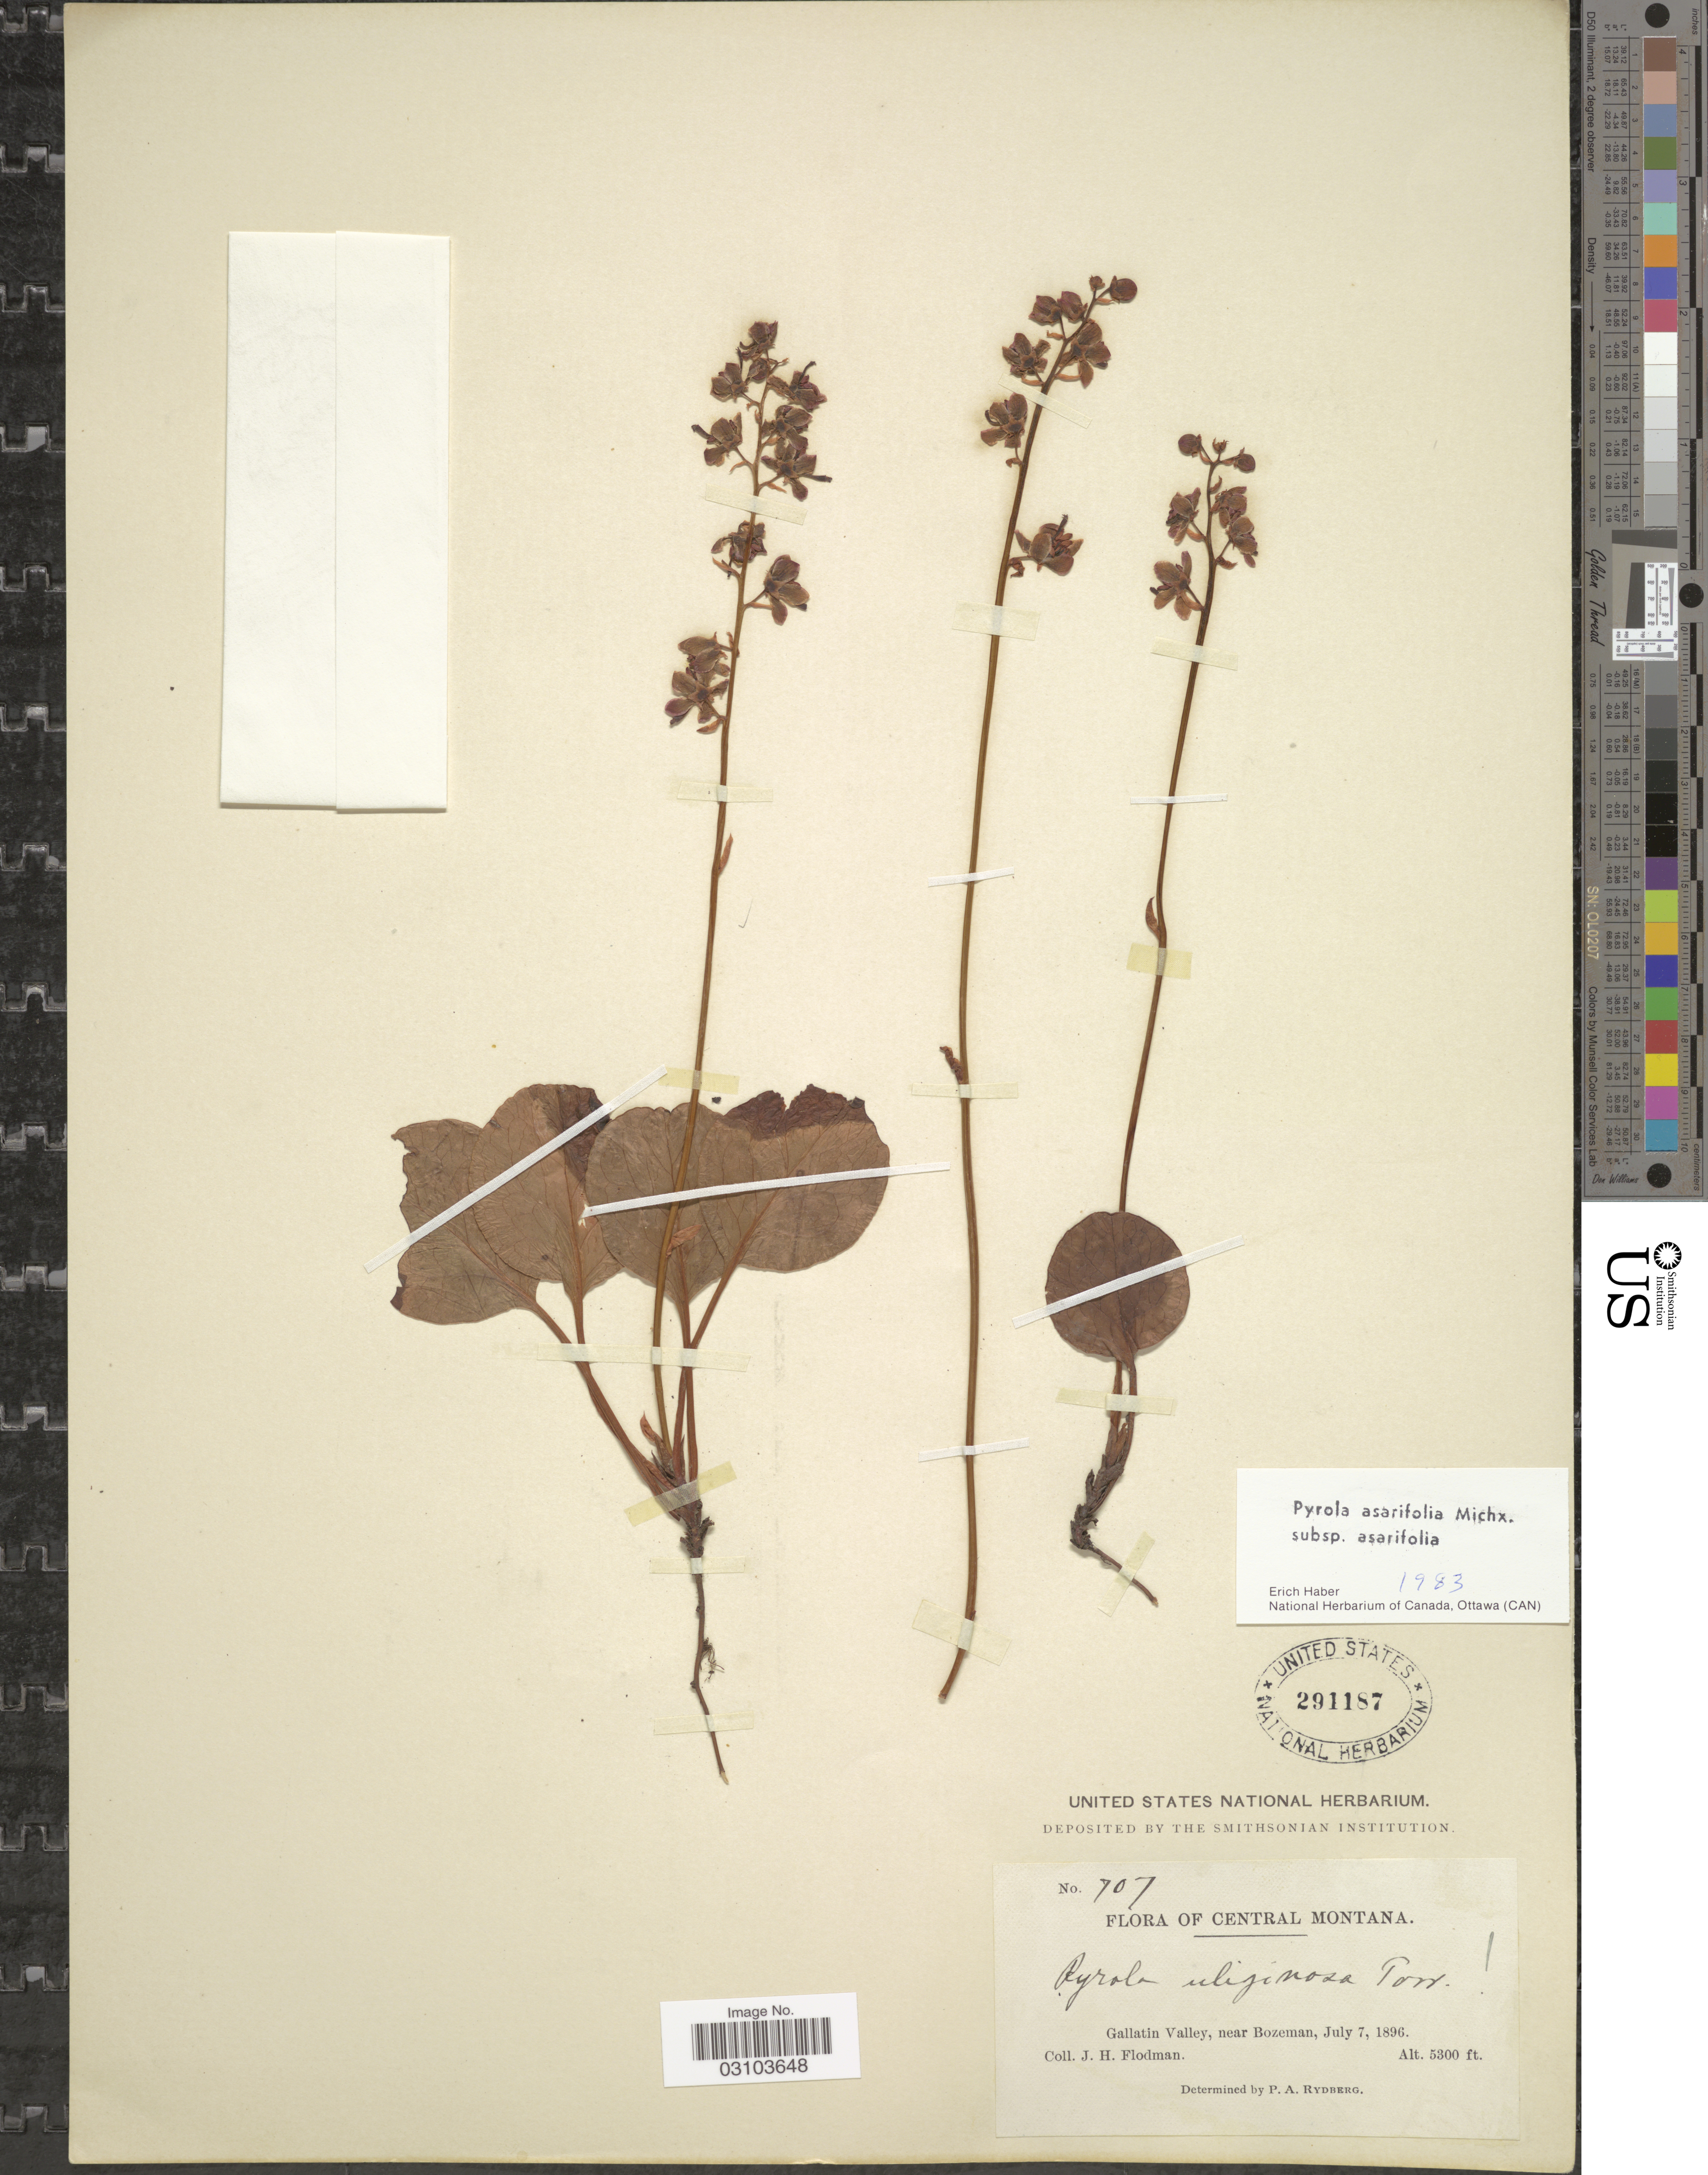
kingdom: Plantae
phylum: Tracheophyta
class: Magnoliopsida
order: Ericales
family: Ericaceae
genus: Pyrola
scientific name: Pyrola asarifolia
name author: Michx.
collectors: J. Flodman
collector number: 707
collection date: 1896-07-07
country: United States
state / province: Montana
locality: Central Montana. Gallatin Valley, near Bozeman.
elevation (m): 1615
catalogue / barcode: US 291187